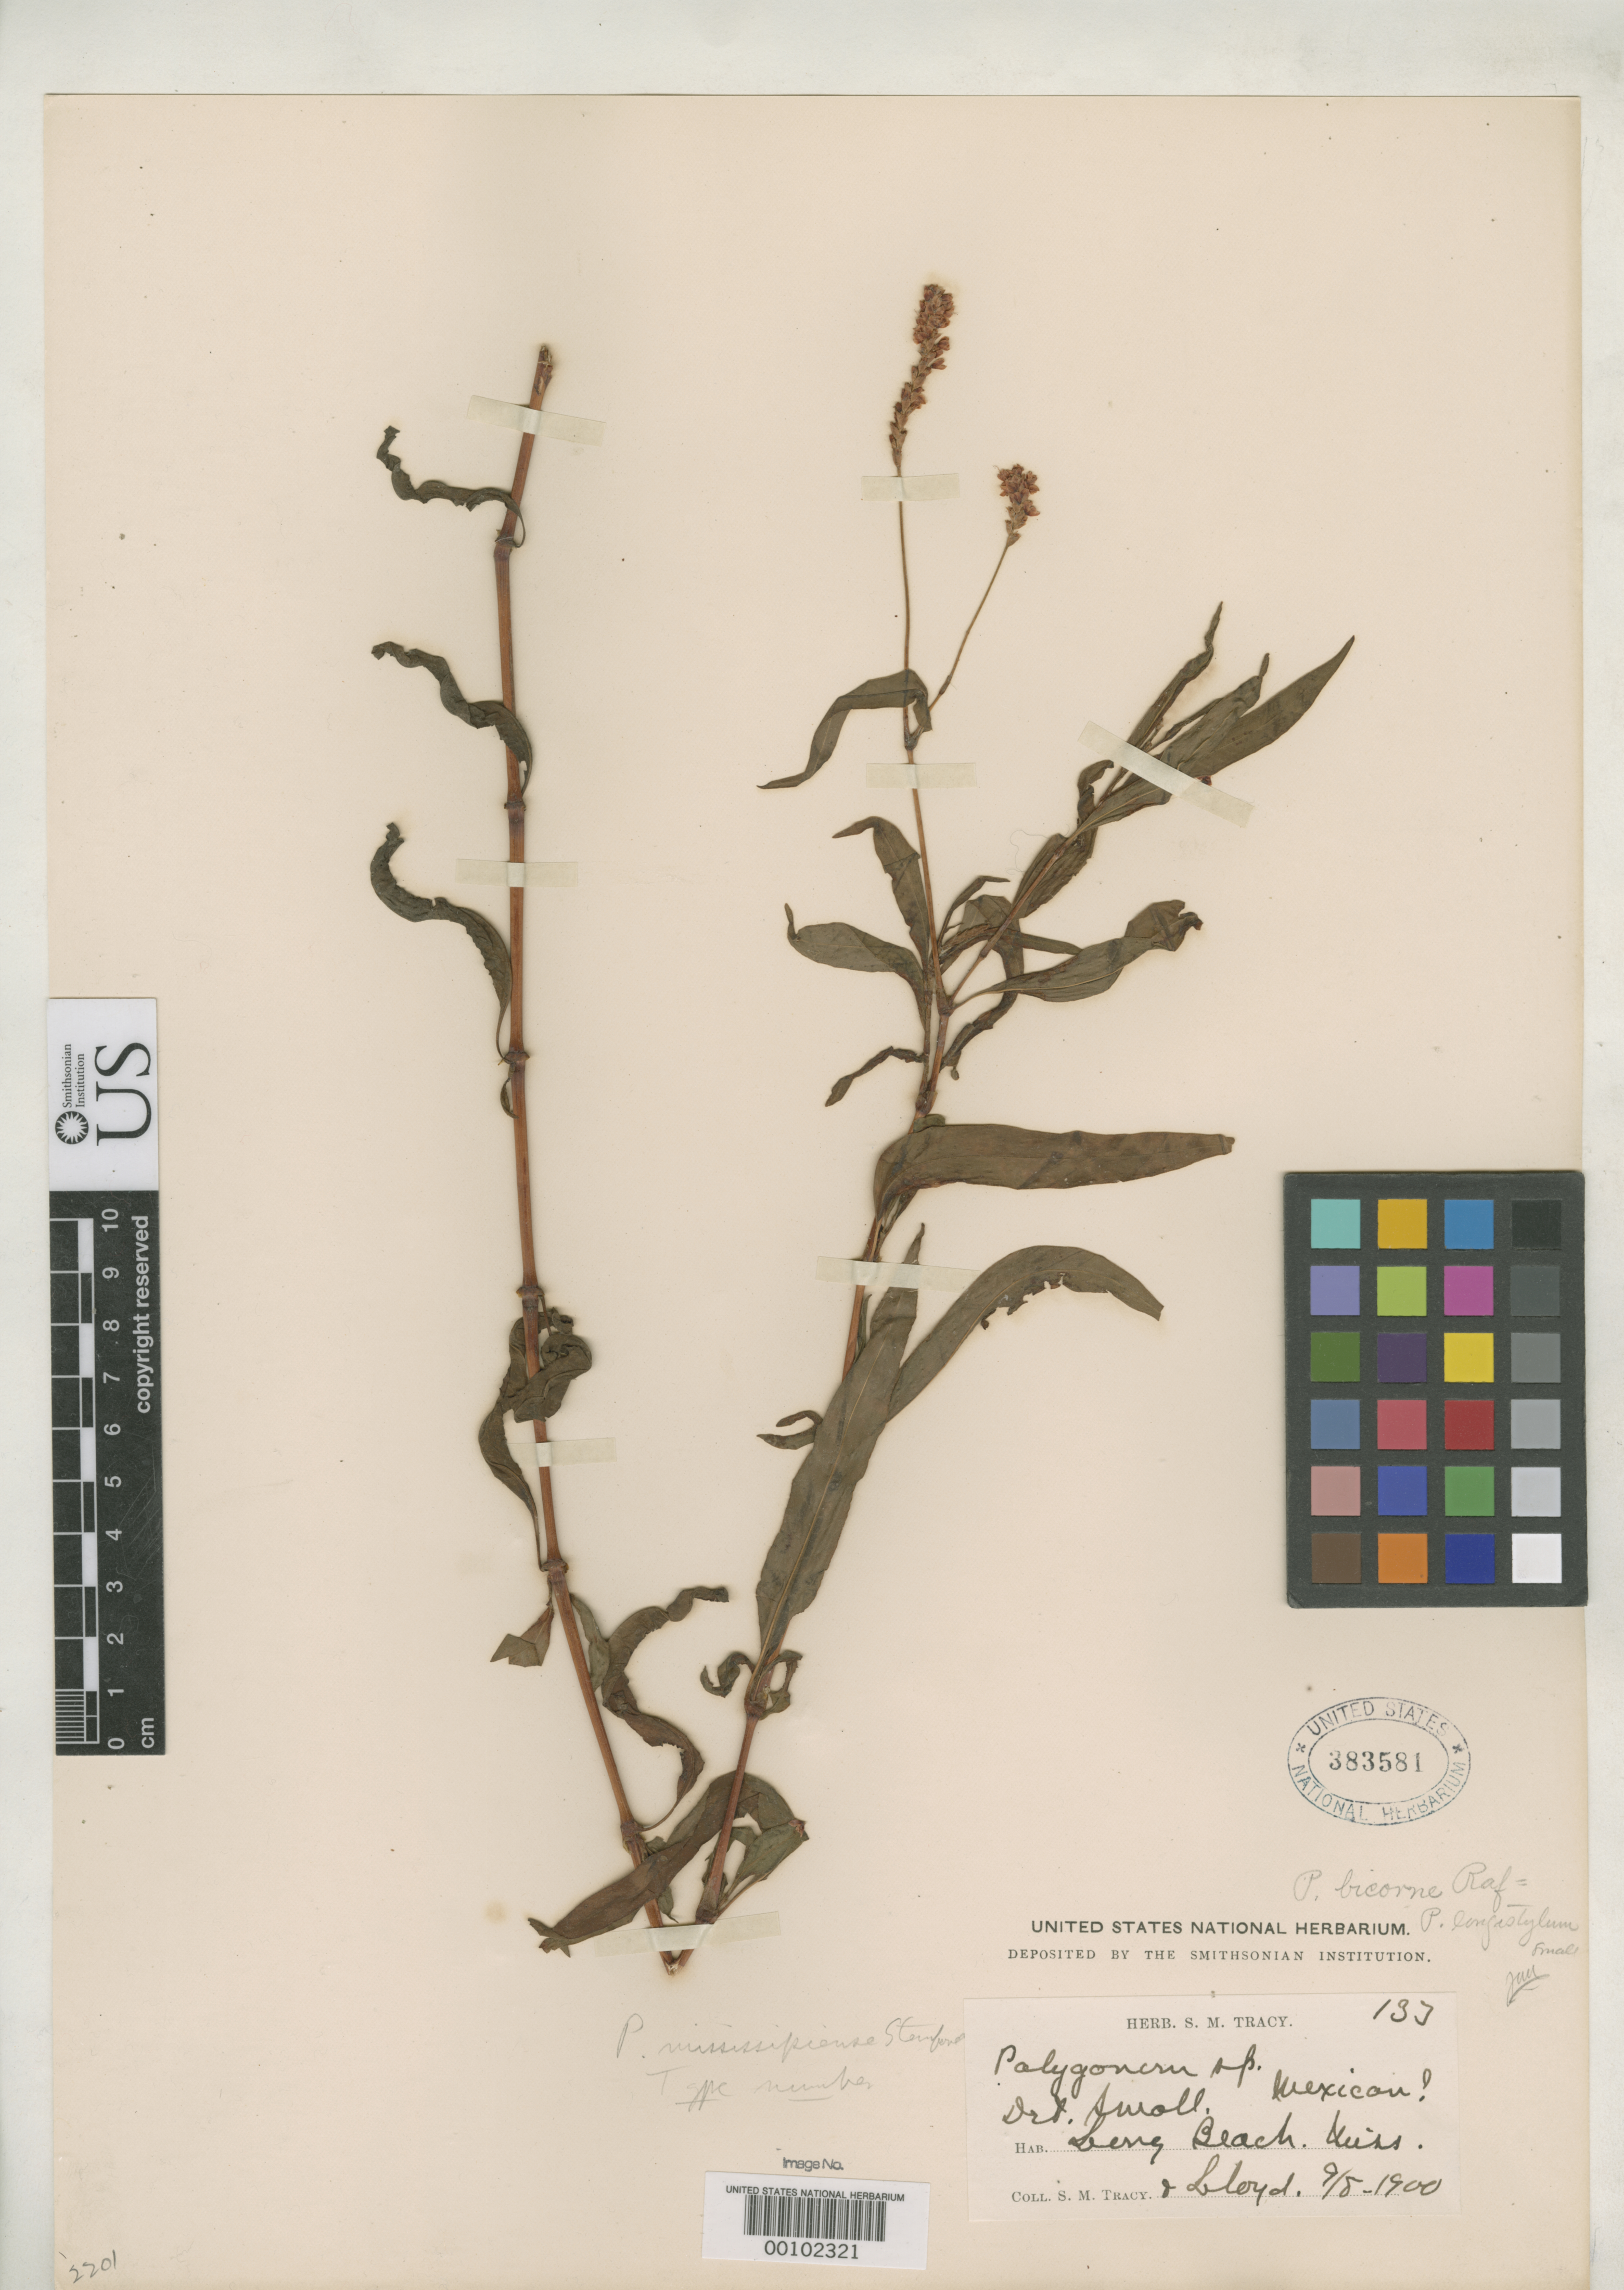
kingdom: Plantae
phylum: Tracheophyta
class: Magnoliopsida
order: Caryophyllales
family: Polygonaceae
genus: Polygonum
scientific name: Polygonum mississippiense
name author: Stanford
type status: Isotype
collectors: S. M. Tracy & F. E. Lloyd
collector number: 133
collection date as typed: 08 Sep 1900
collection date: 1900-09-08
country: United States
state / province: Mississippi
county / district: Harrison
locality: Long Beach.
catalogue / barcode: US 383581